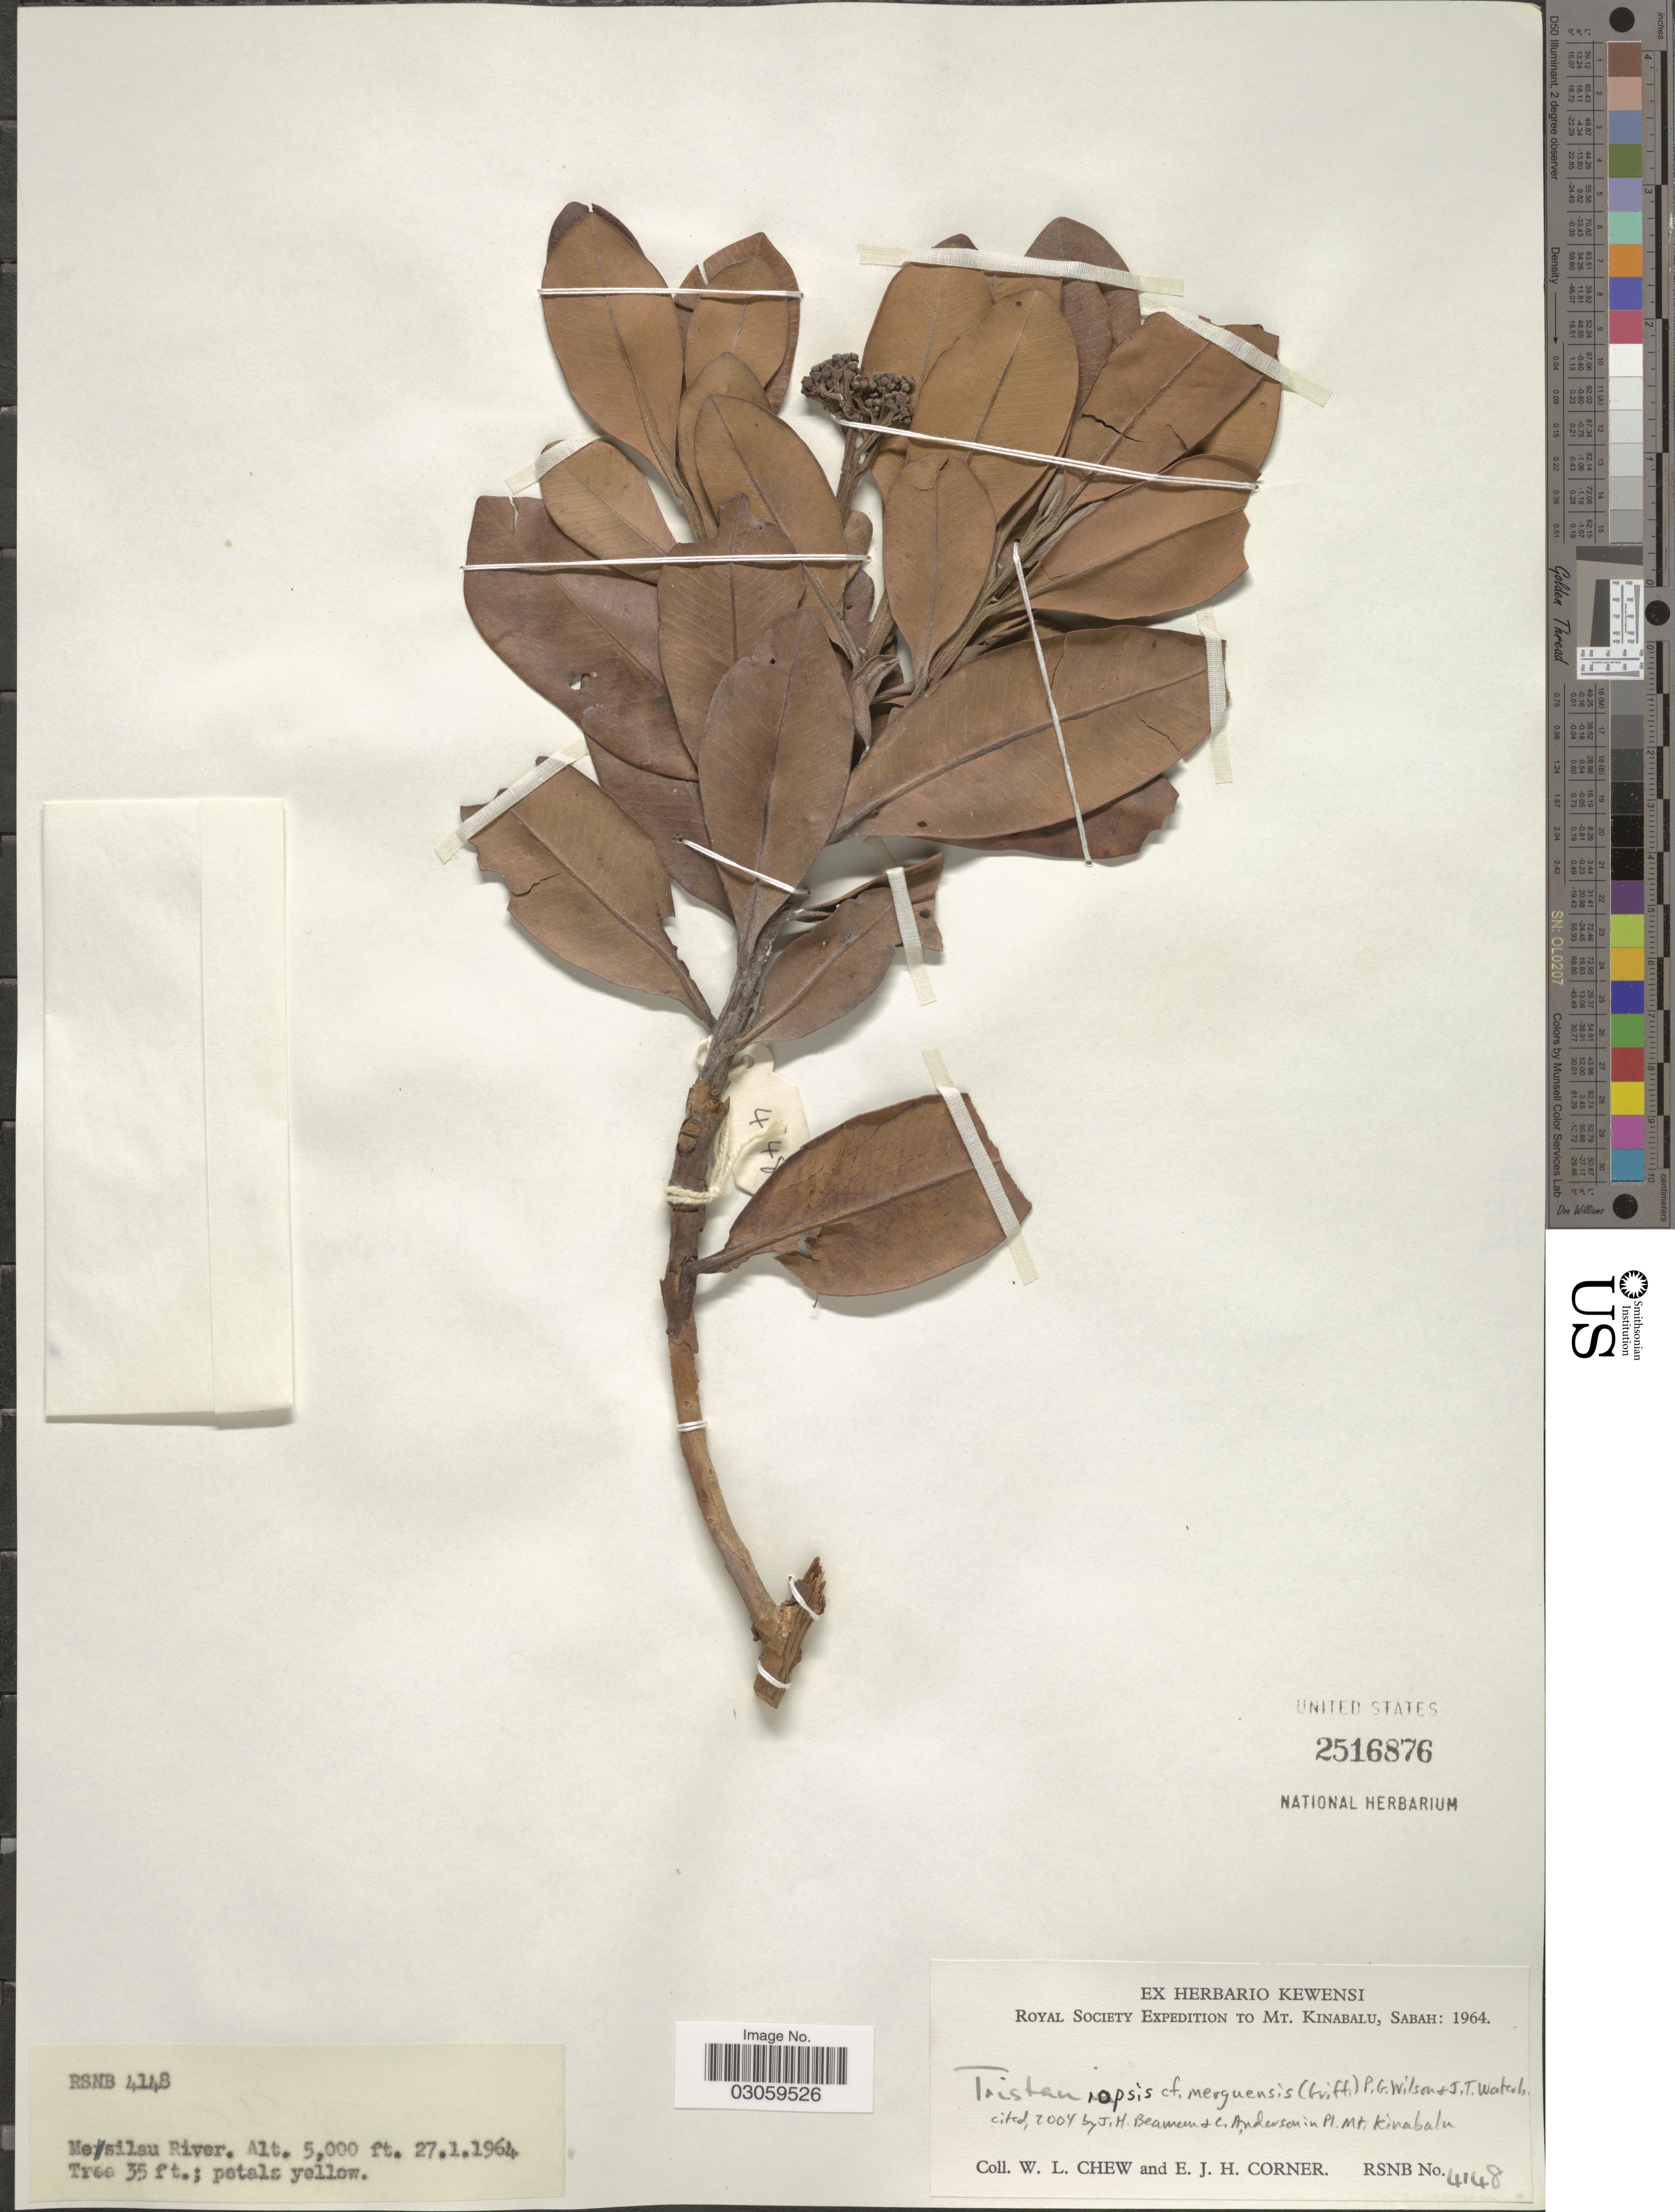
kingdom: Plantae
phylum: Tracheophyta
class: Magnoliopsida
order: Myrtales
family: Myrtaceae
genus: Tristaniopsis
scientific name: Tristaniopsis merguensis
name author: (Griff.) P.G. Wilson & J. T. Waterh.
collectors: W. Chew & E. Corner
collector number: RSNB4148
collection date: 1964-01-27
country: Malaysia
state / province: Sabah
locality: Mt. Kinabalu. Mesilau River.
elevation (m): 1524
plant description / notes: Cited by J.H. Beaman & C. Anderson in Pl. Mt. Kinabalu, 2004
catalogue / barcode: US 2516876